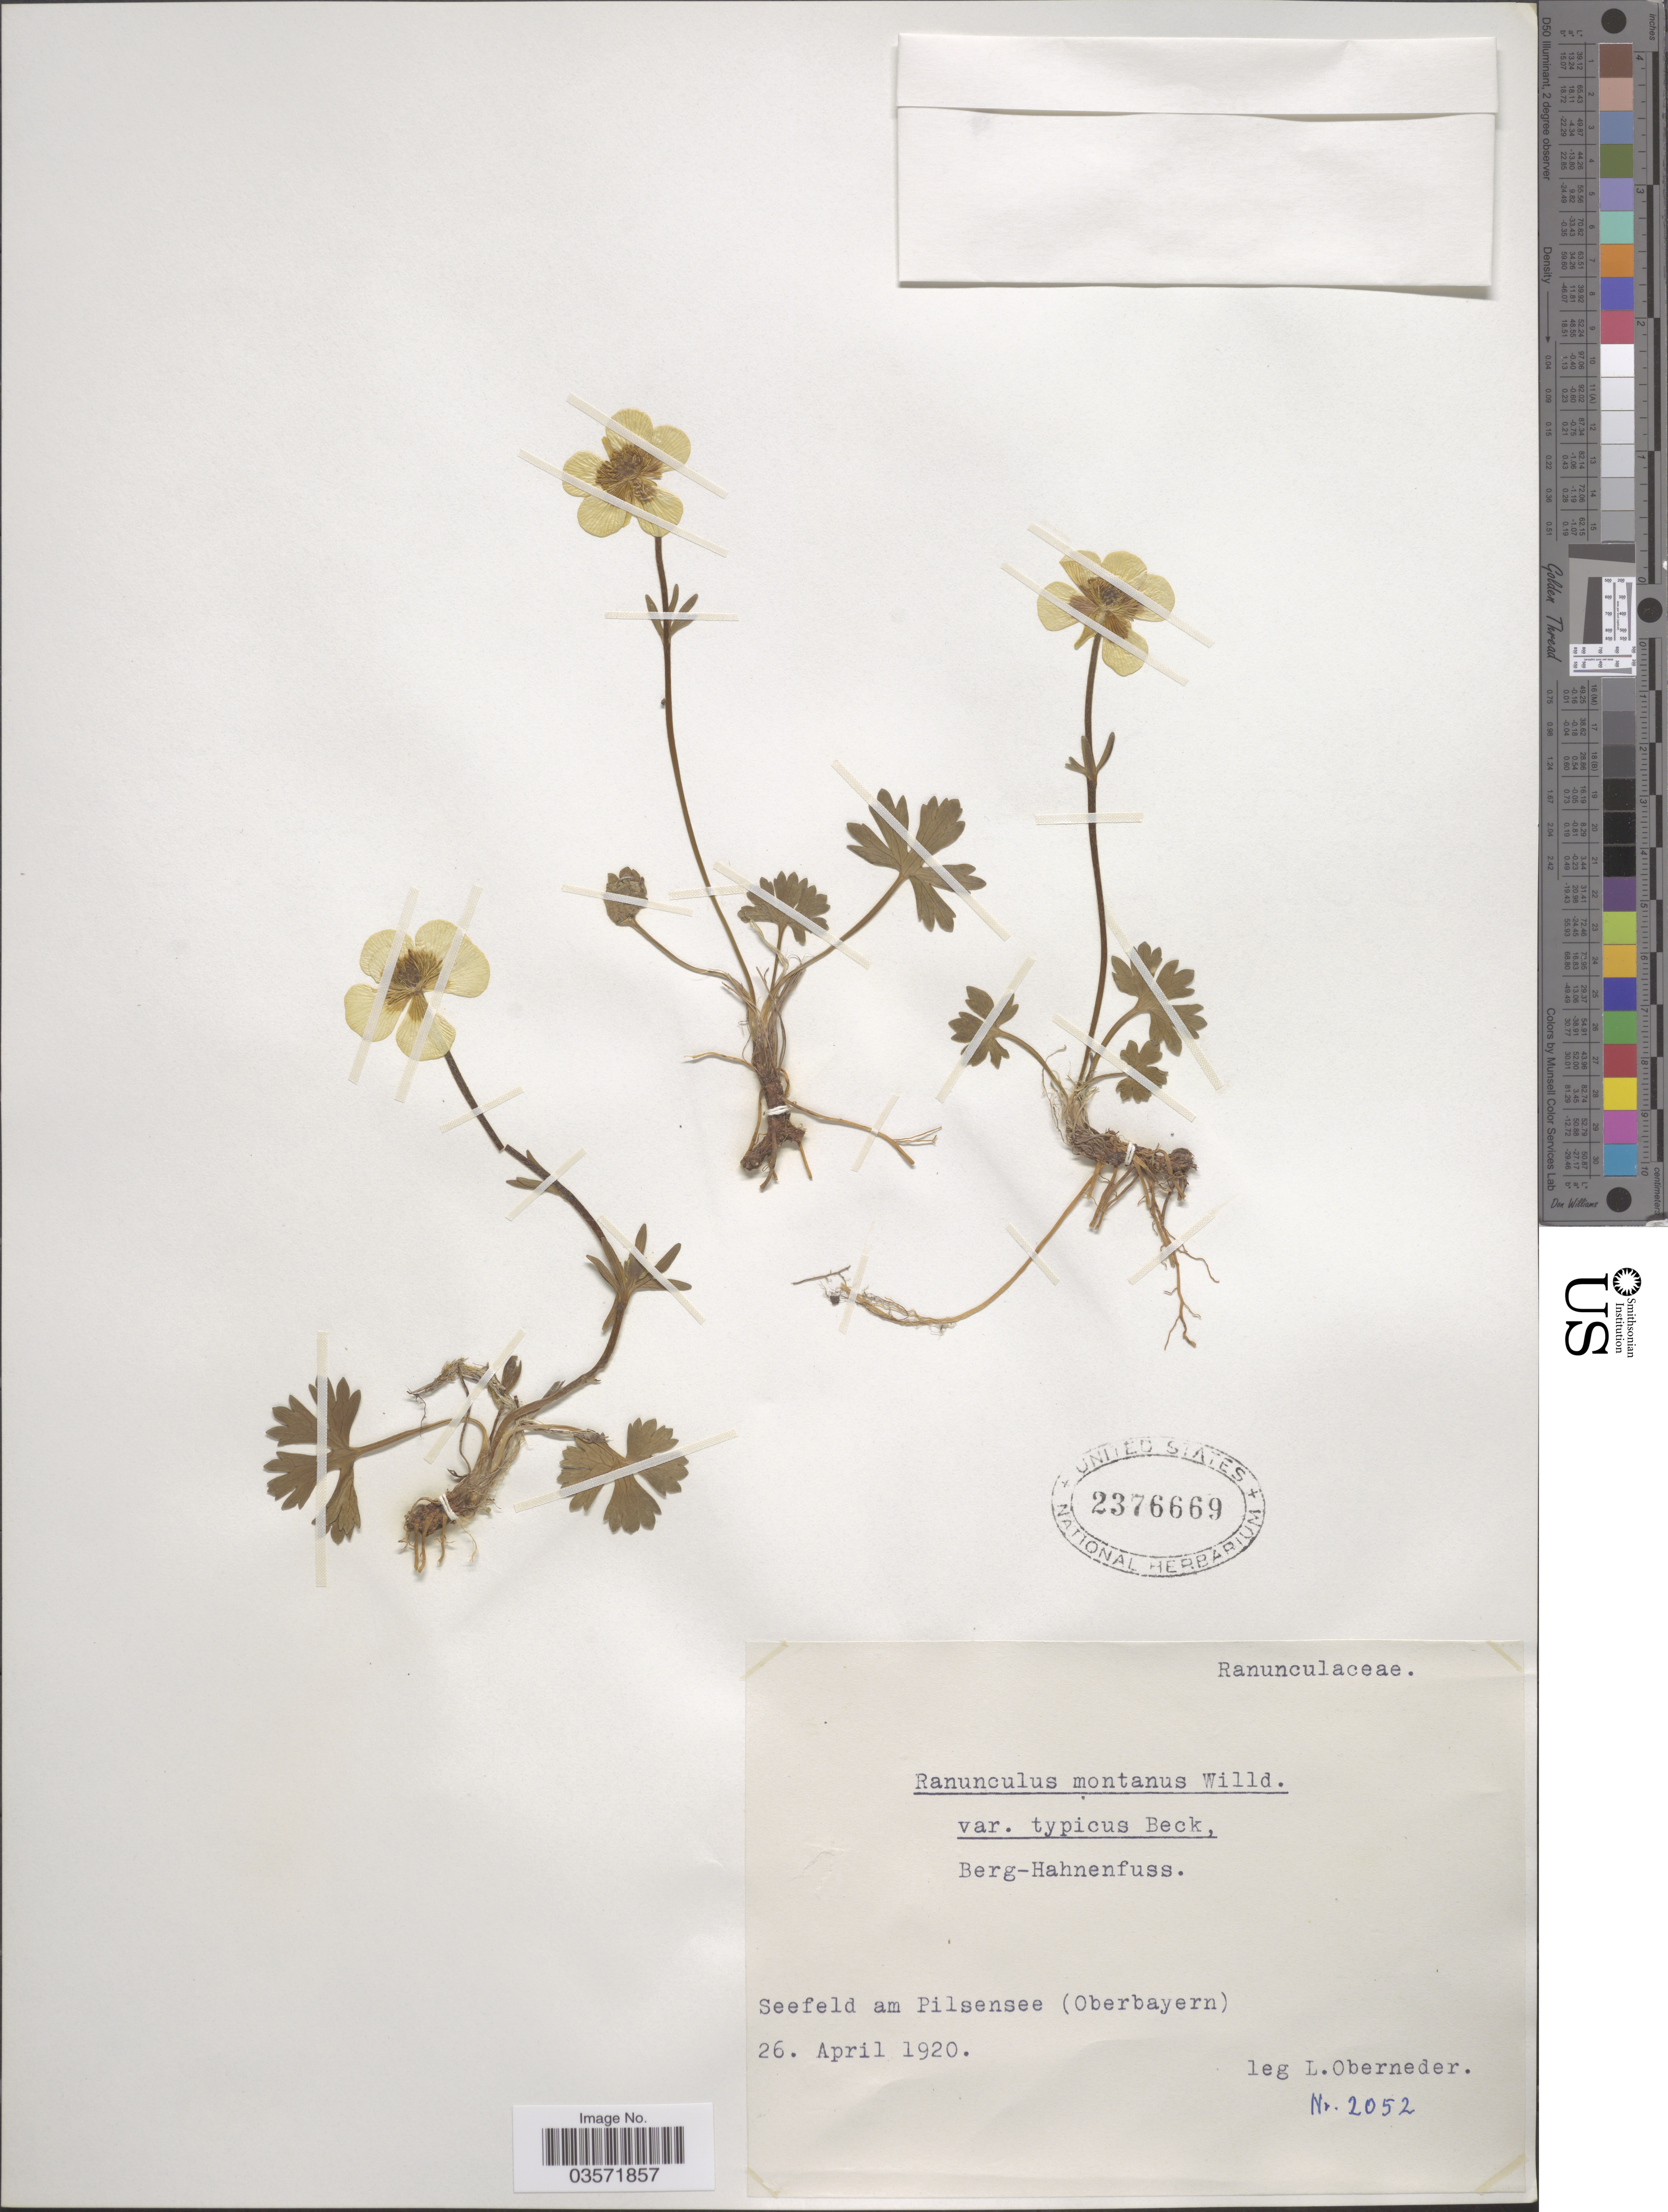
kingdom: Plantae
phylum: Tracheophyta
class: Magnoliopsida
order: Ranunculales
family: Ranunculaceae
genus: Ranunculus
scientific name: Ranunculus montanus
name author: Willd.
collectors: L. Oberneder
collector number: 2052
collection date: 1920-04-26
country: Germany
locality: Seefeld am Pilsensee (Oberbayern).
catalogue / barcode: US 2376669